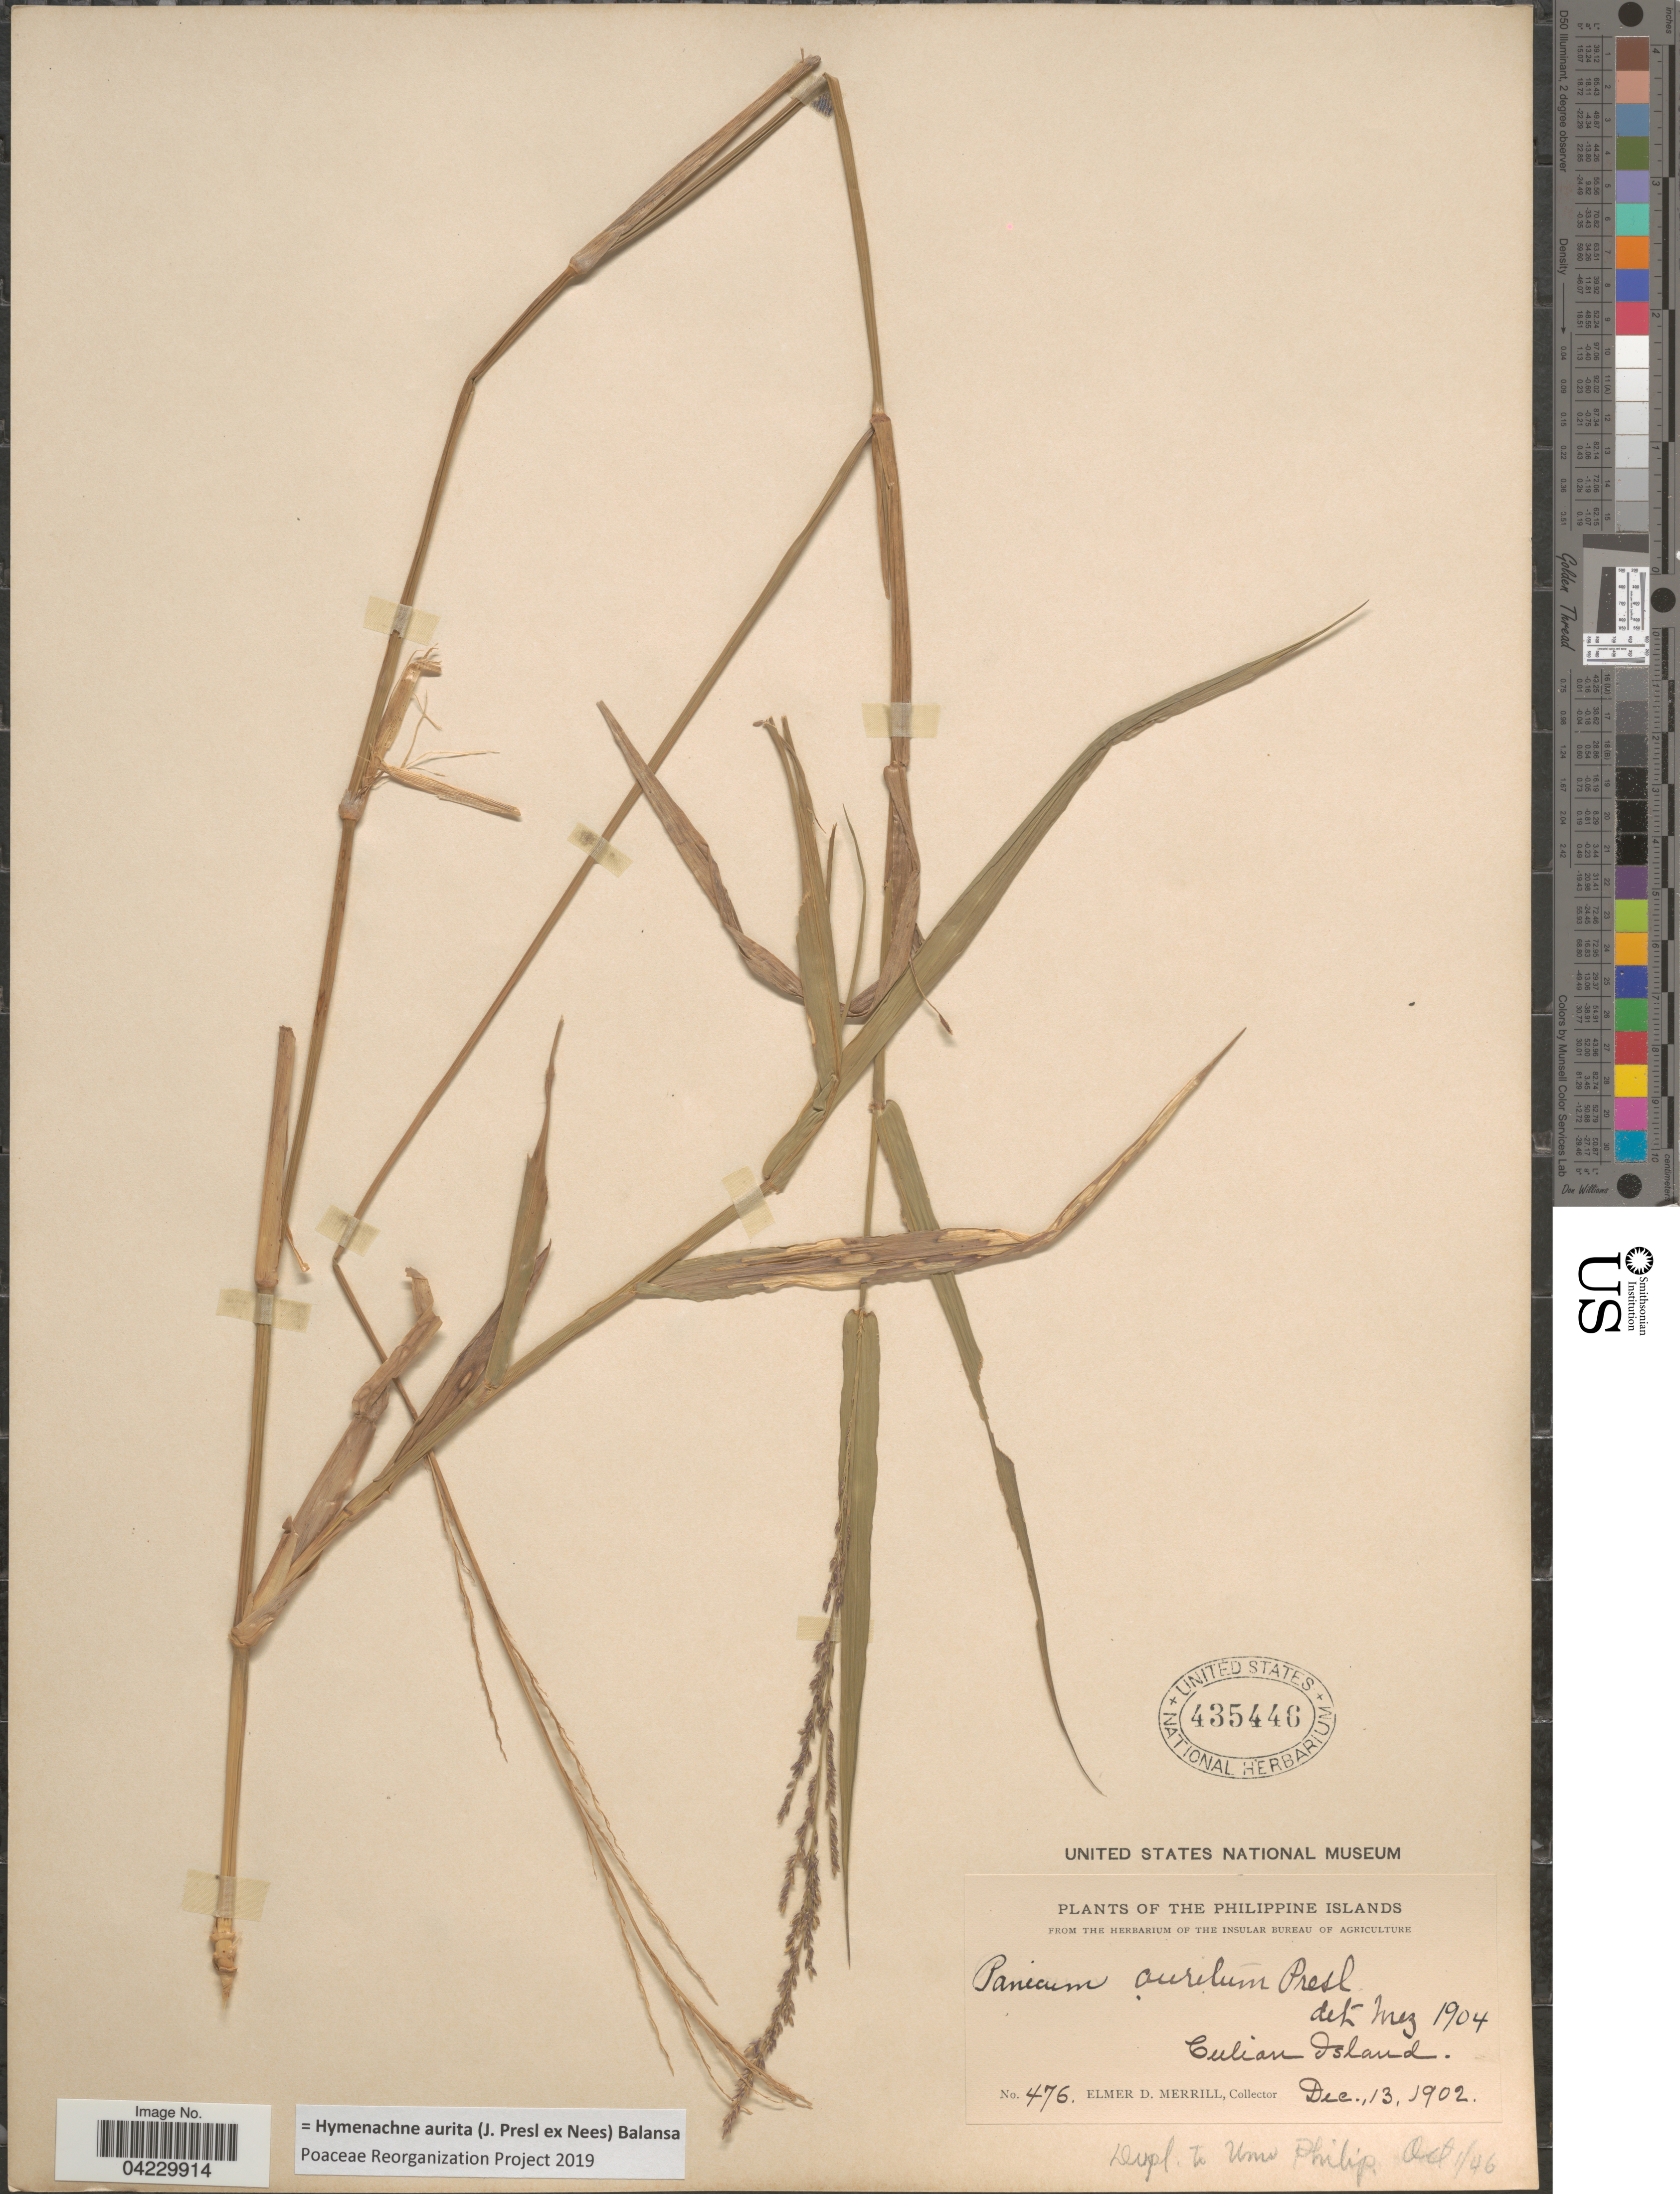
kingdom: Plantae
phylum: Tracheophyta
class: Liliopsida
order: Poales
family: Poaceae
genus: Hymenachne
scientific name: Hymenachne aurita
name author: (J. Presl ex Nees) Balansa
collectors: E. D. Merrill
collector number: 476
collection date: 1902-12-13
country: Philippines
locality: Philippine Islands. Culian Island.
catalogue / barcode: US 435446